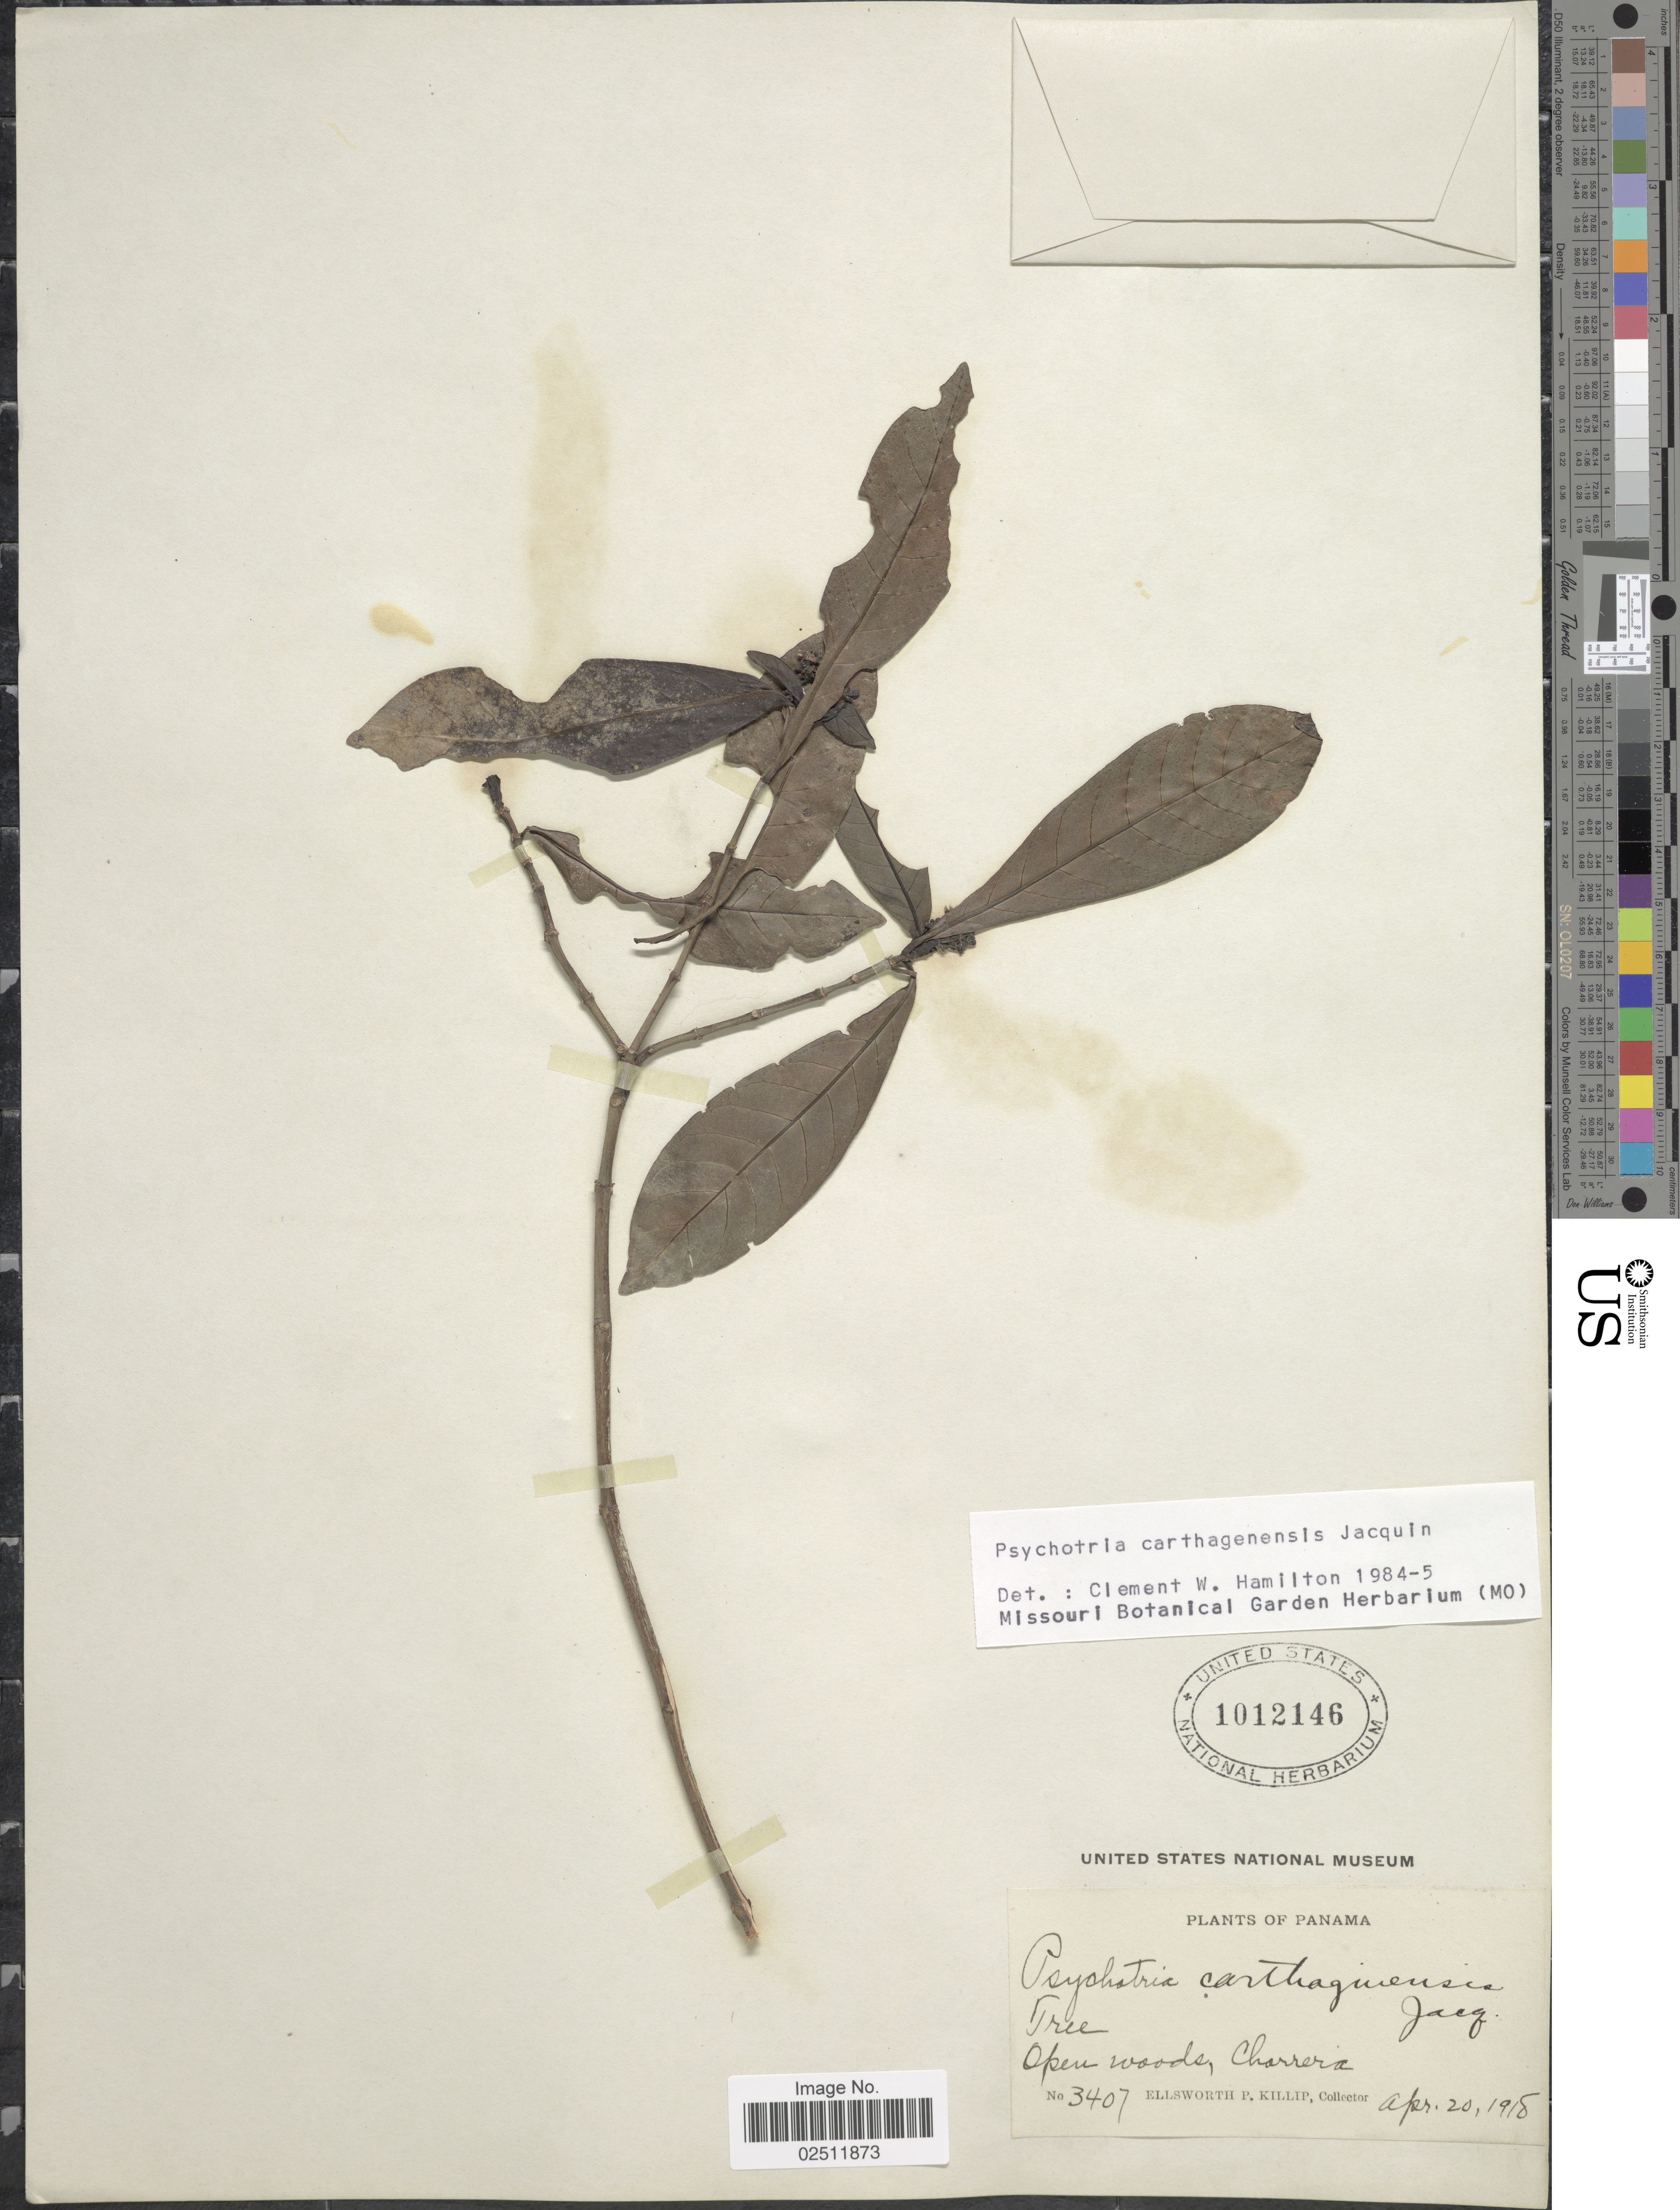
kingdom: Plantae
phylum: Tracheophyta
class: Magnoliopsida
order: Gentianales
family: Rubiaceae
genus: Psychotria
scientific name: Psychotria carthagenensis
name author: Jacq.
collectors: E. P. Killip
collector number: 3407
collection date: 1918-04-20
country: Panama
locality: Charrera.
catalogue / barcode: US 1012146